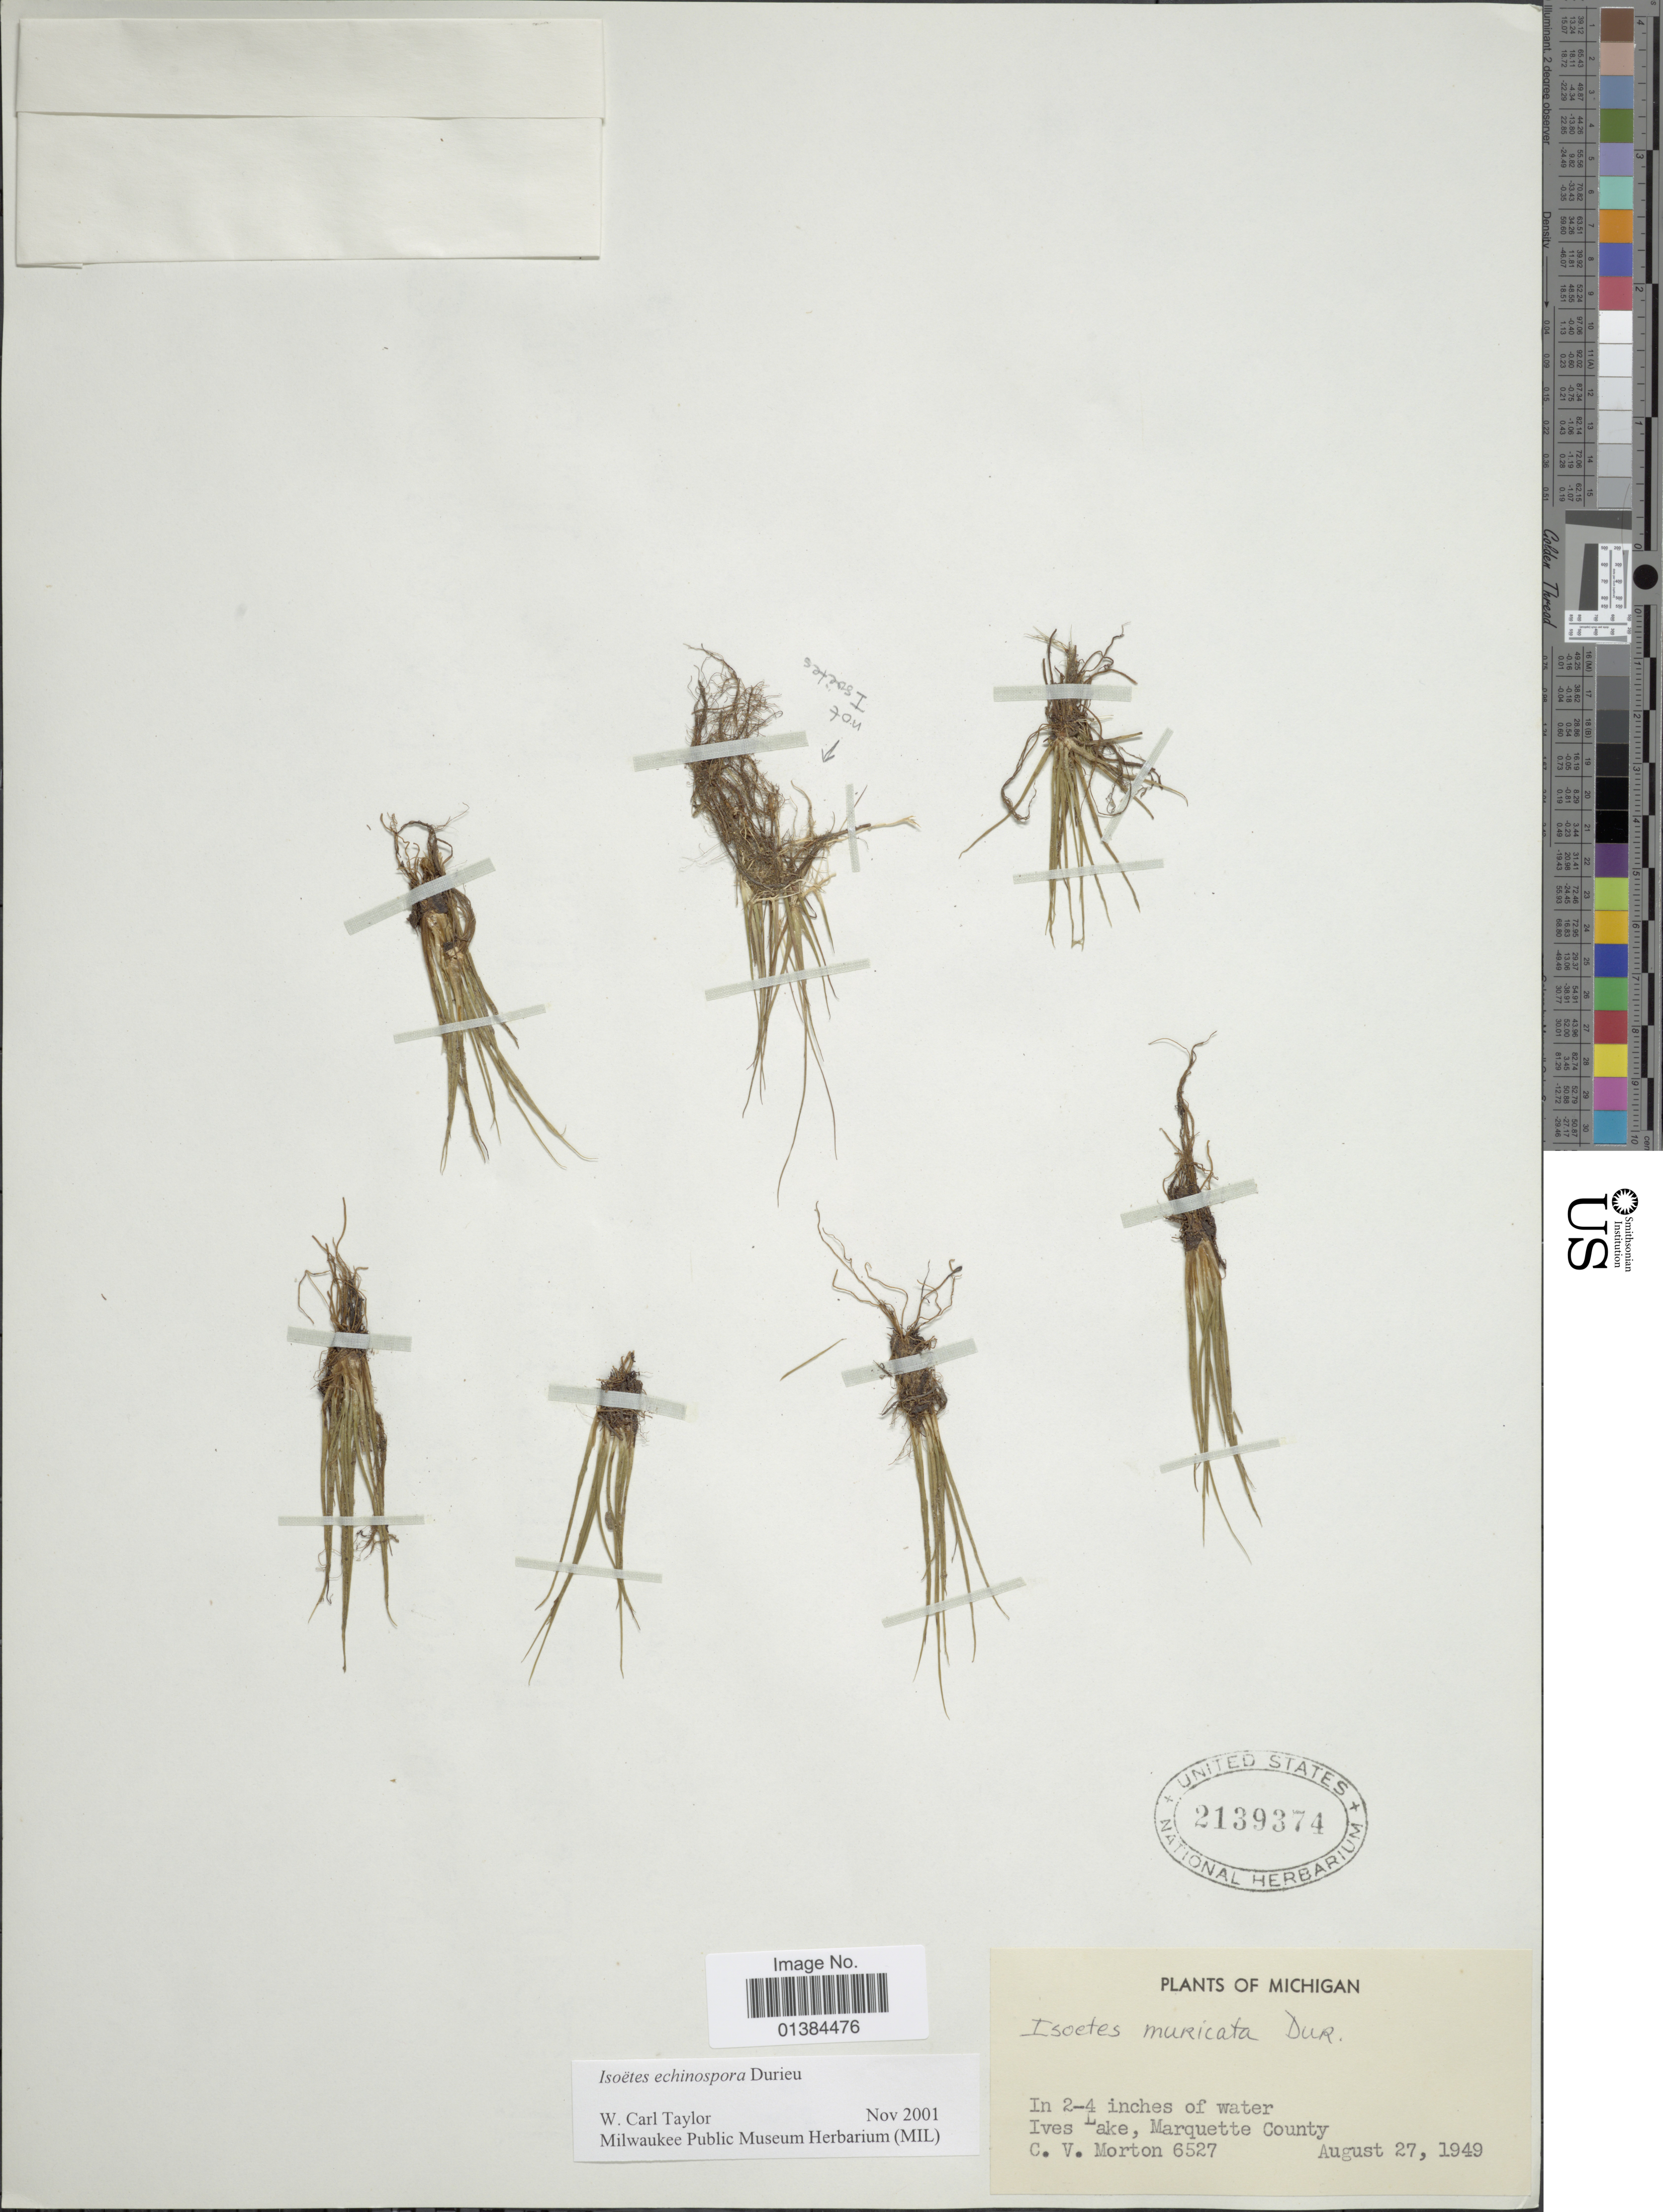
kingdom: Plantae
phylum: Tracheophyta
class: Lycopodiopsida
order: Isoetales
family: Isoetaceae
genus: Isoetes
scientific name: Isoetes echinospora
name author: Durieu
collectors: C. V. Morton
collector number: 6527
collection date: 1949-08-27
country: United States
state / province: Michigan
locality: In 2-4 inches of water Ives Lake, Marquette County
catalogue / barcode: US 2139374